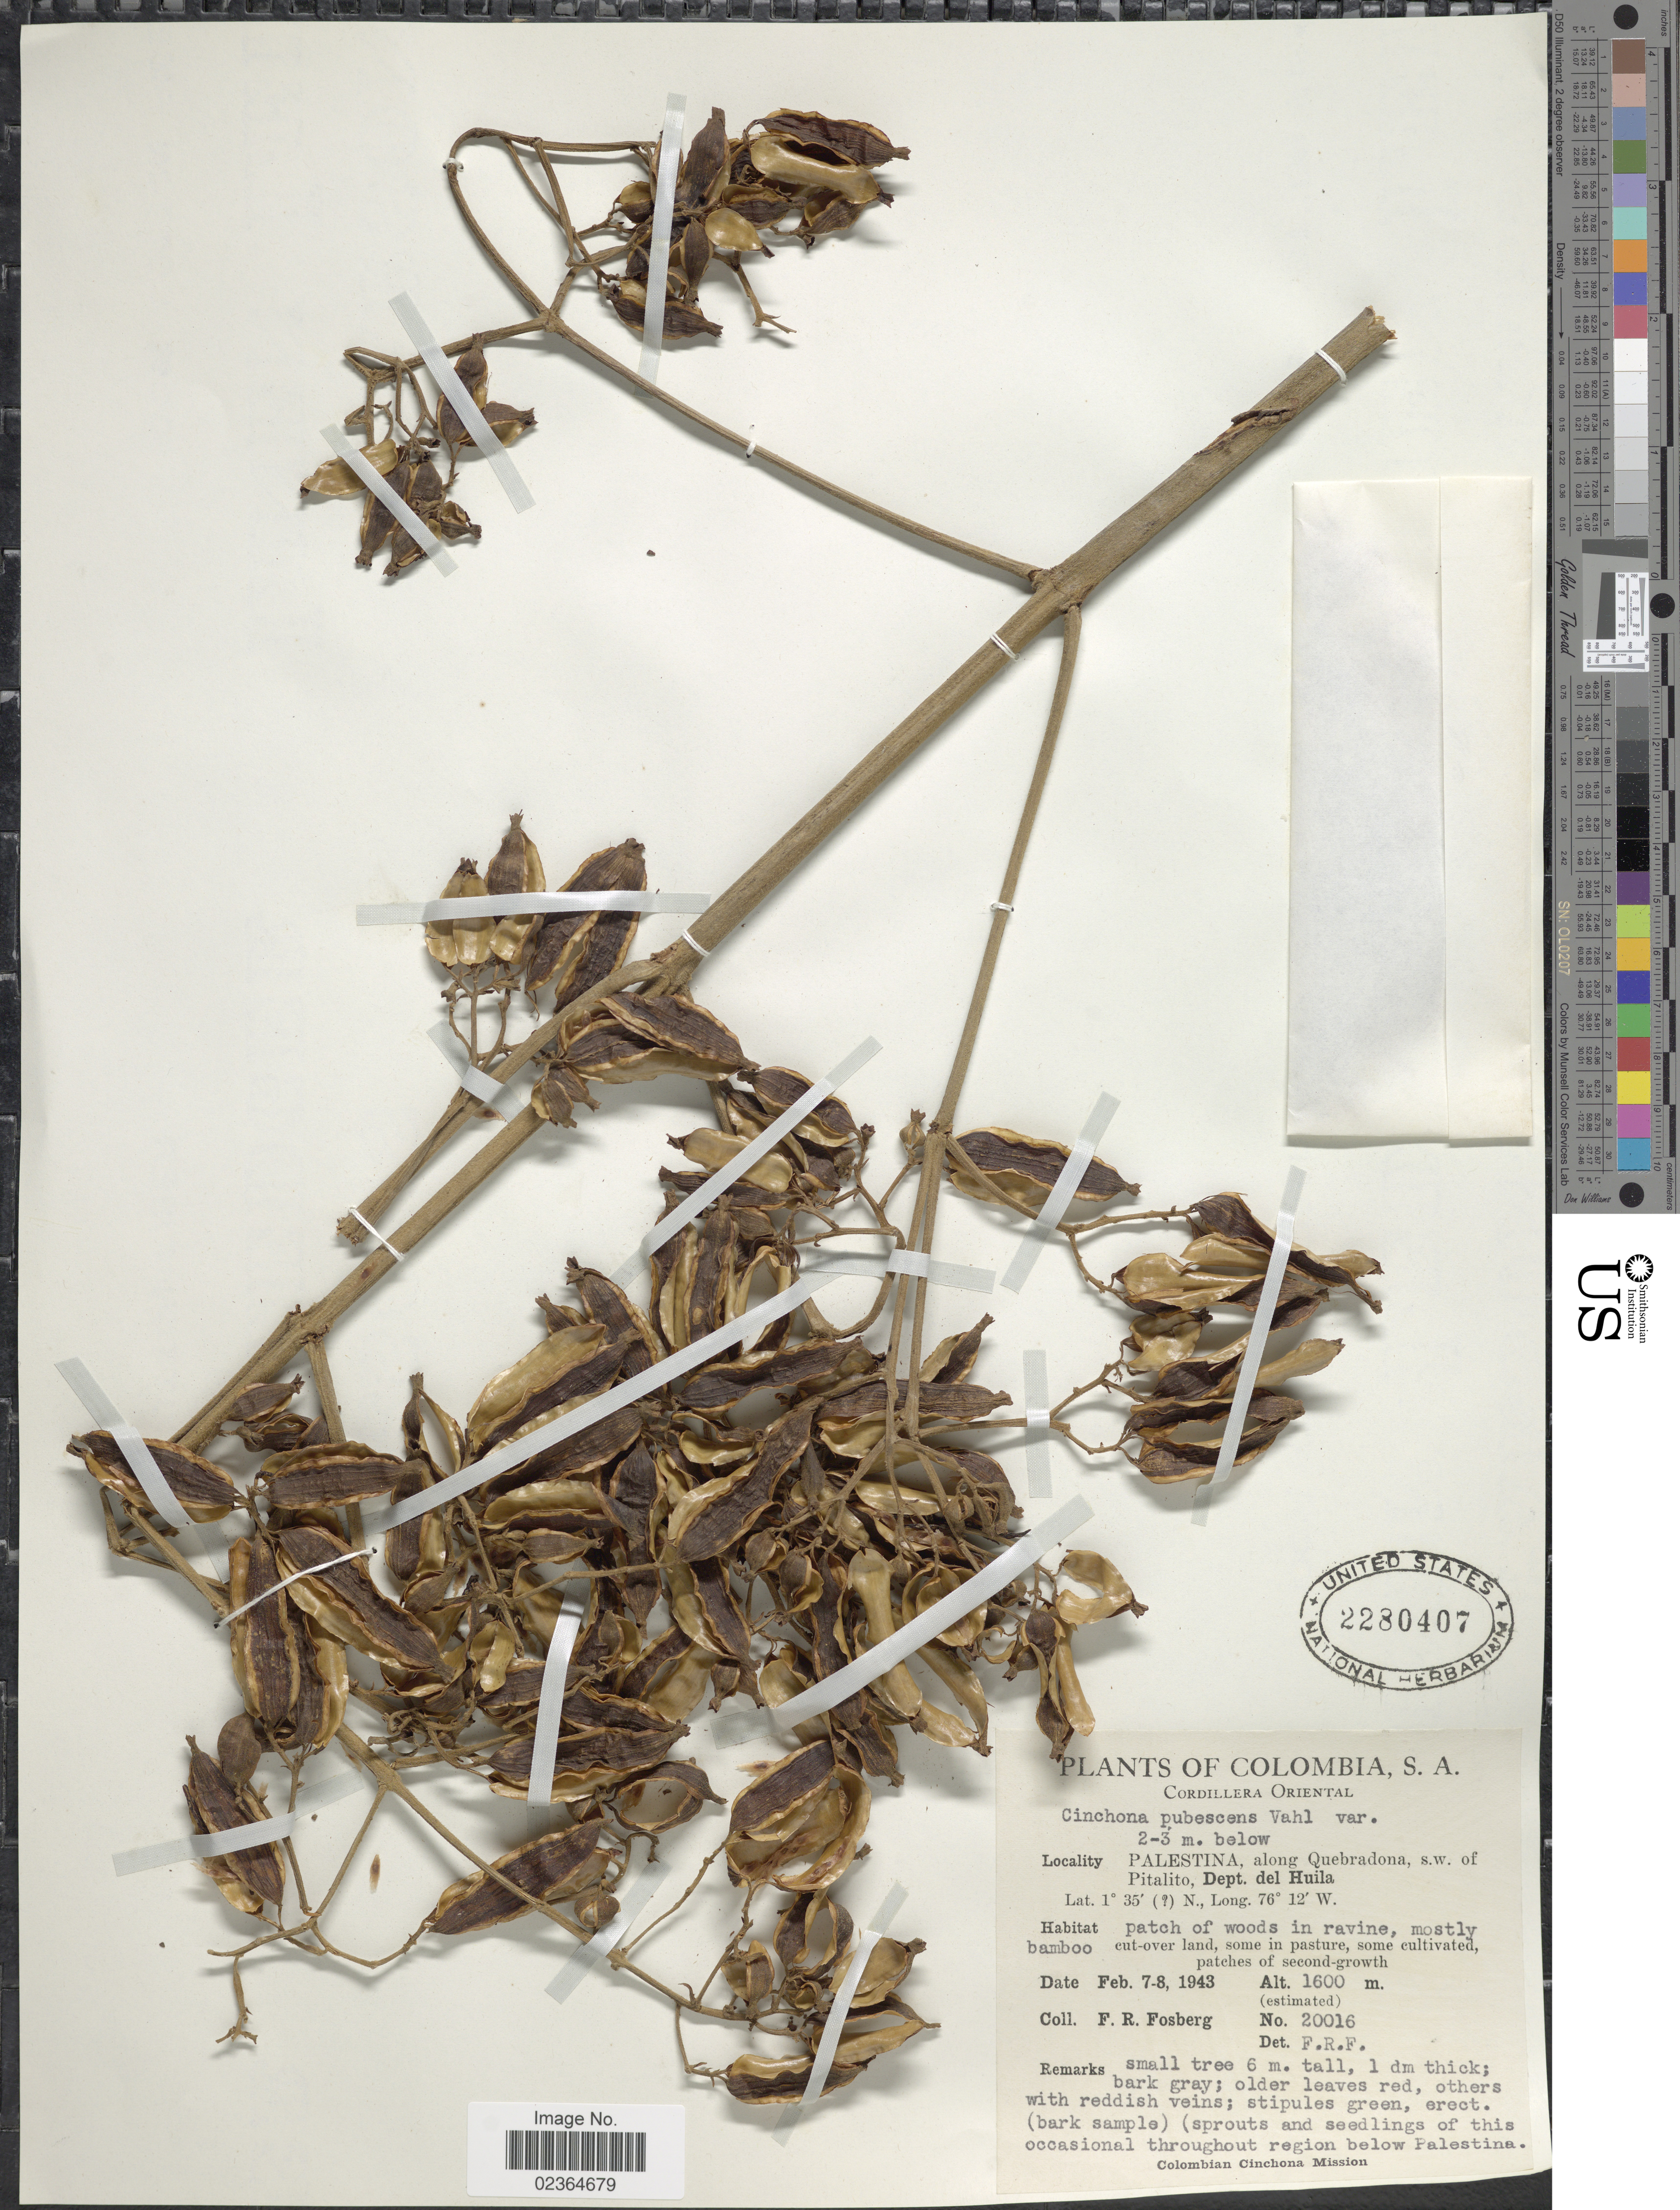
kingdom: Plantae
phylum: Tracheophyta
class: Magnoliopsida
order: Gentianales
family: Rubiaceae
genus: Cinchona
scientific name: Cinchona pubescens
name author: Vahl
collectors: F. R. Fosberg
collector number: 20016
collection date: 1943-02-07/1943-02-08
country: Colombia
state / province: Huila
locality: Cordillera Oriental. Palestina, along Quebradona, s.w. of Pitalito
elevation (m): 1600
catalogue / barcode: US 2280407